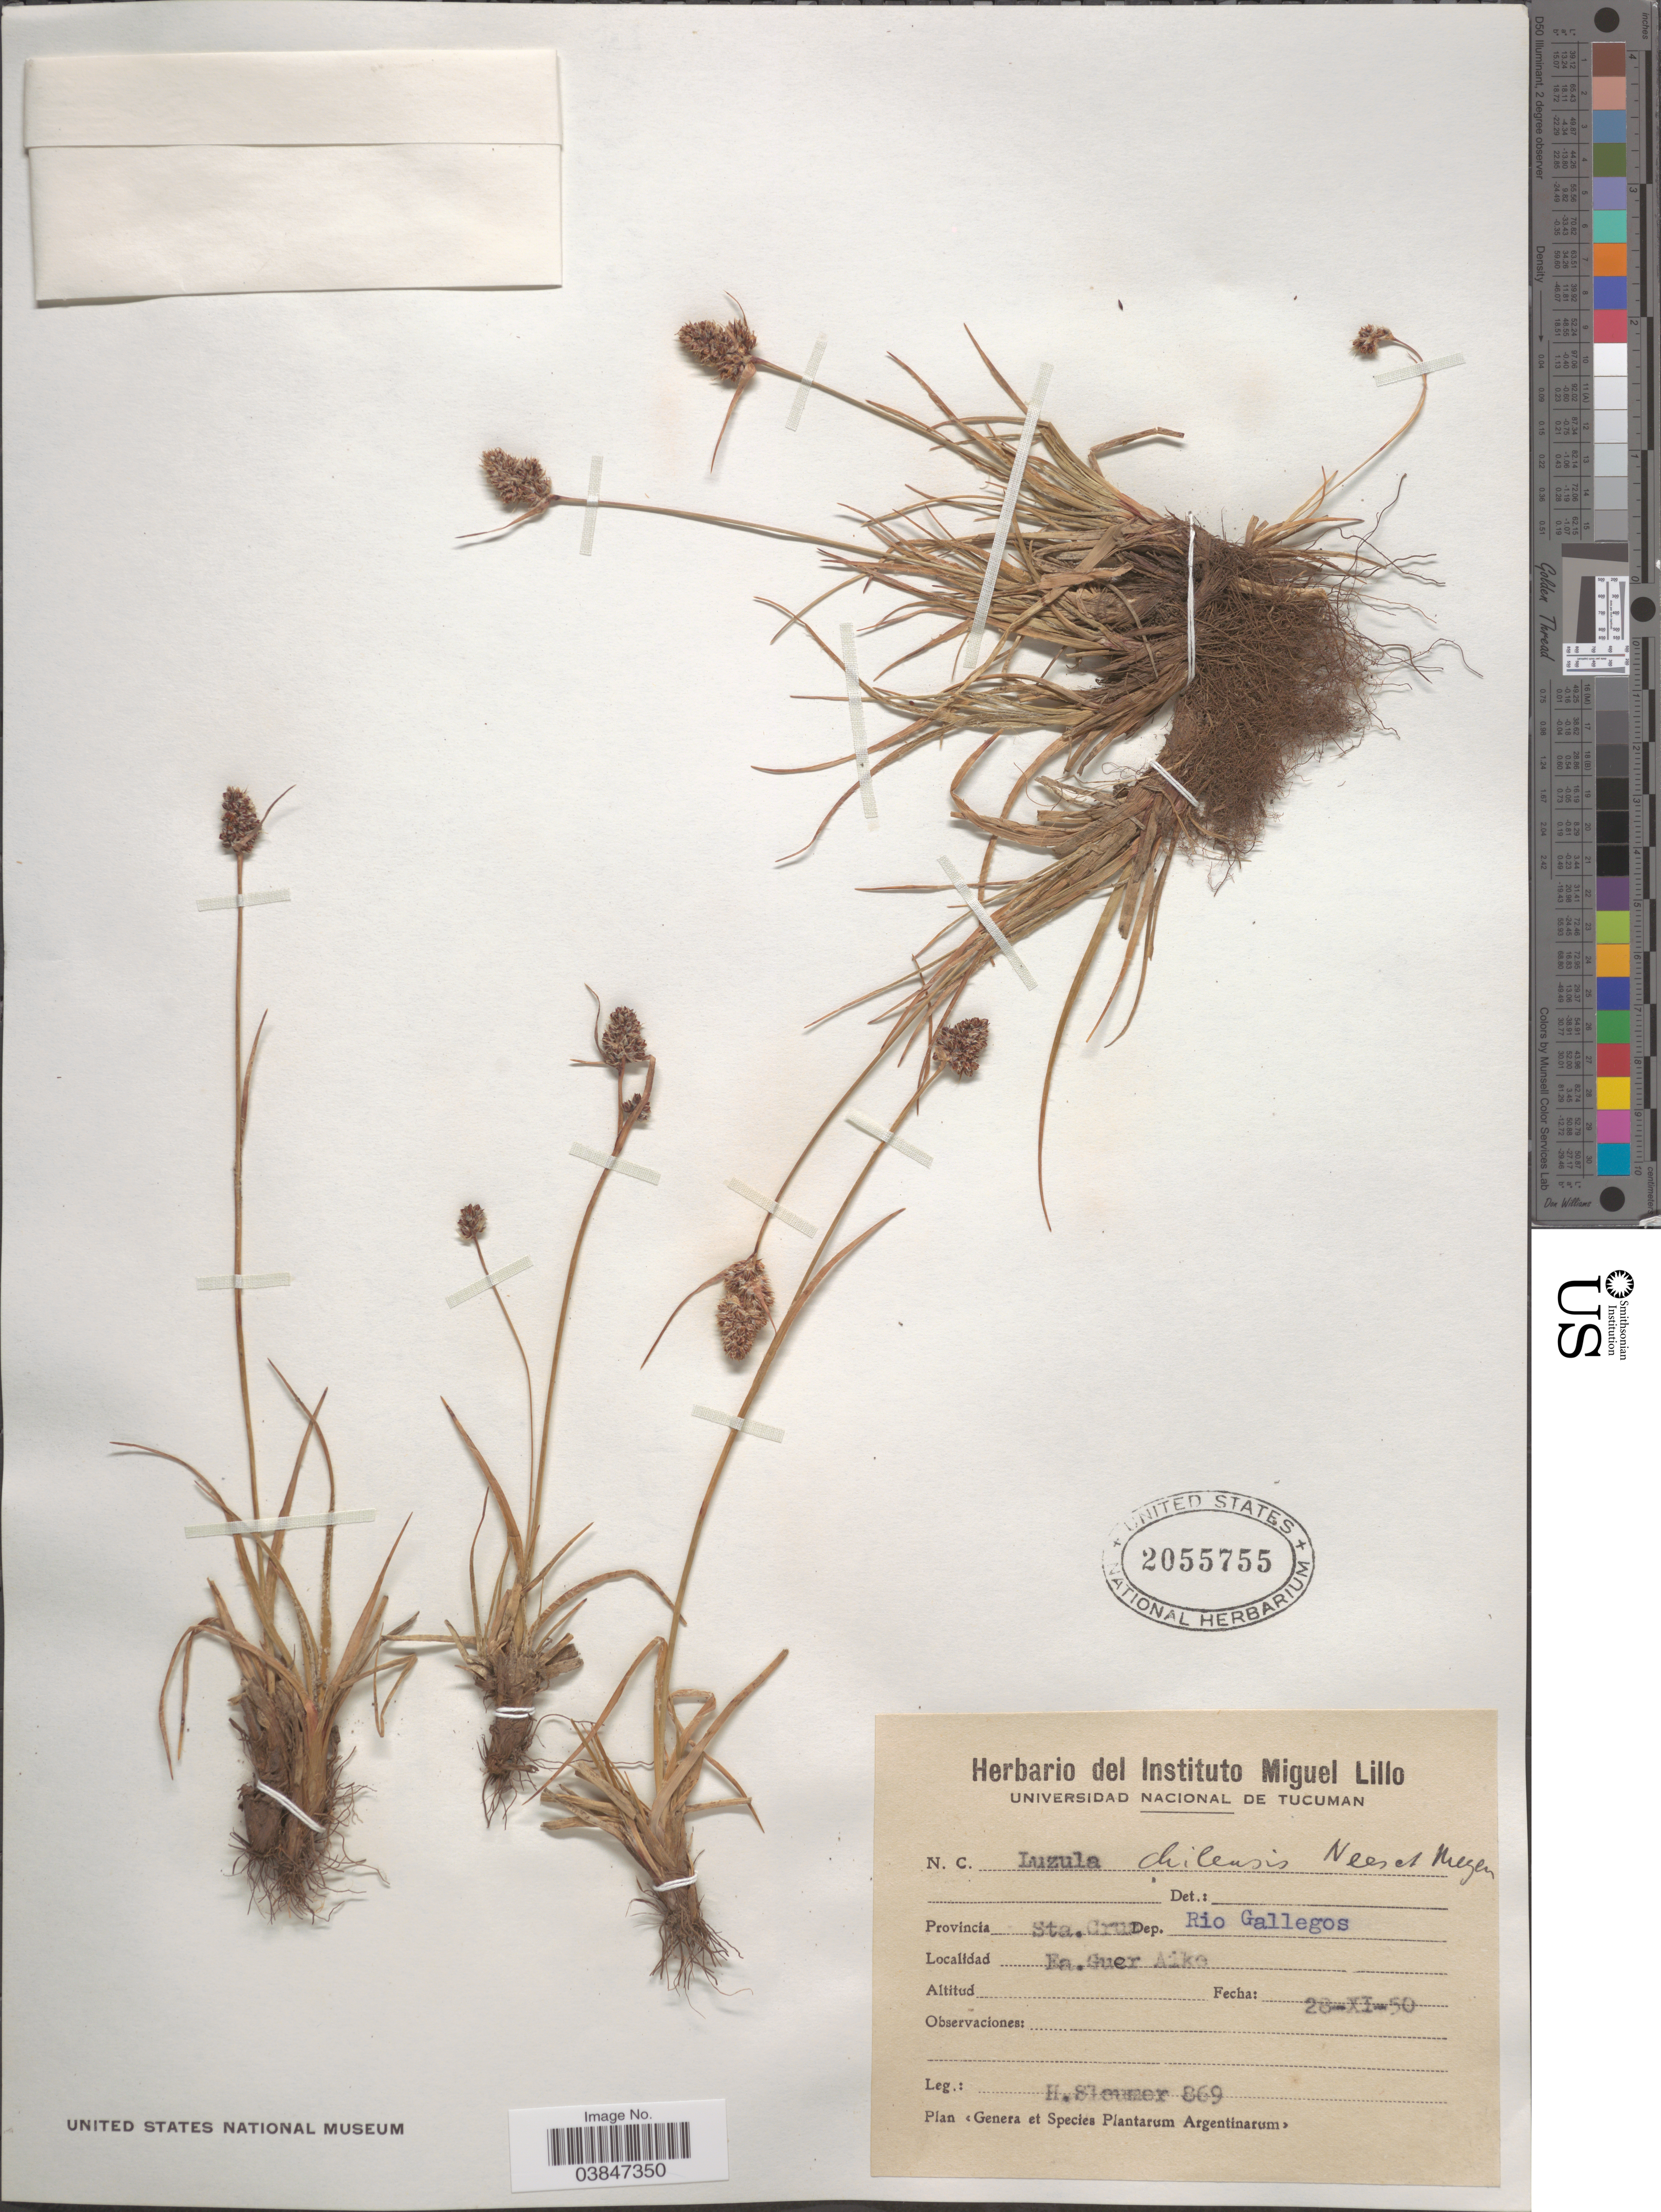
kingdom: Plantae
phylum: Tracheophyta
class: Liliopsida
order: Poales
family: Juncaceae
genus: Luzula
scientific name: Luzula chilensis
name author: Nees & Meyen ex Kunth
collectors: H. O. Sleumer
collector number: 869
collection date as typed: Transcribed d/m/y: 28/11/50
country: Argentina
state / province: Santa Cruz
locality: Dep. Rio Gallegos. Ea. Guer Aike.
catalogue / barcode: US 2055755